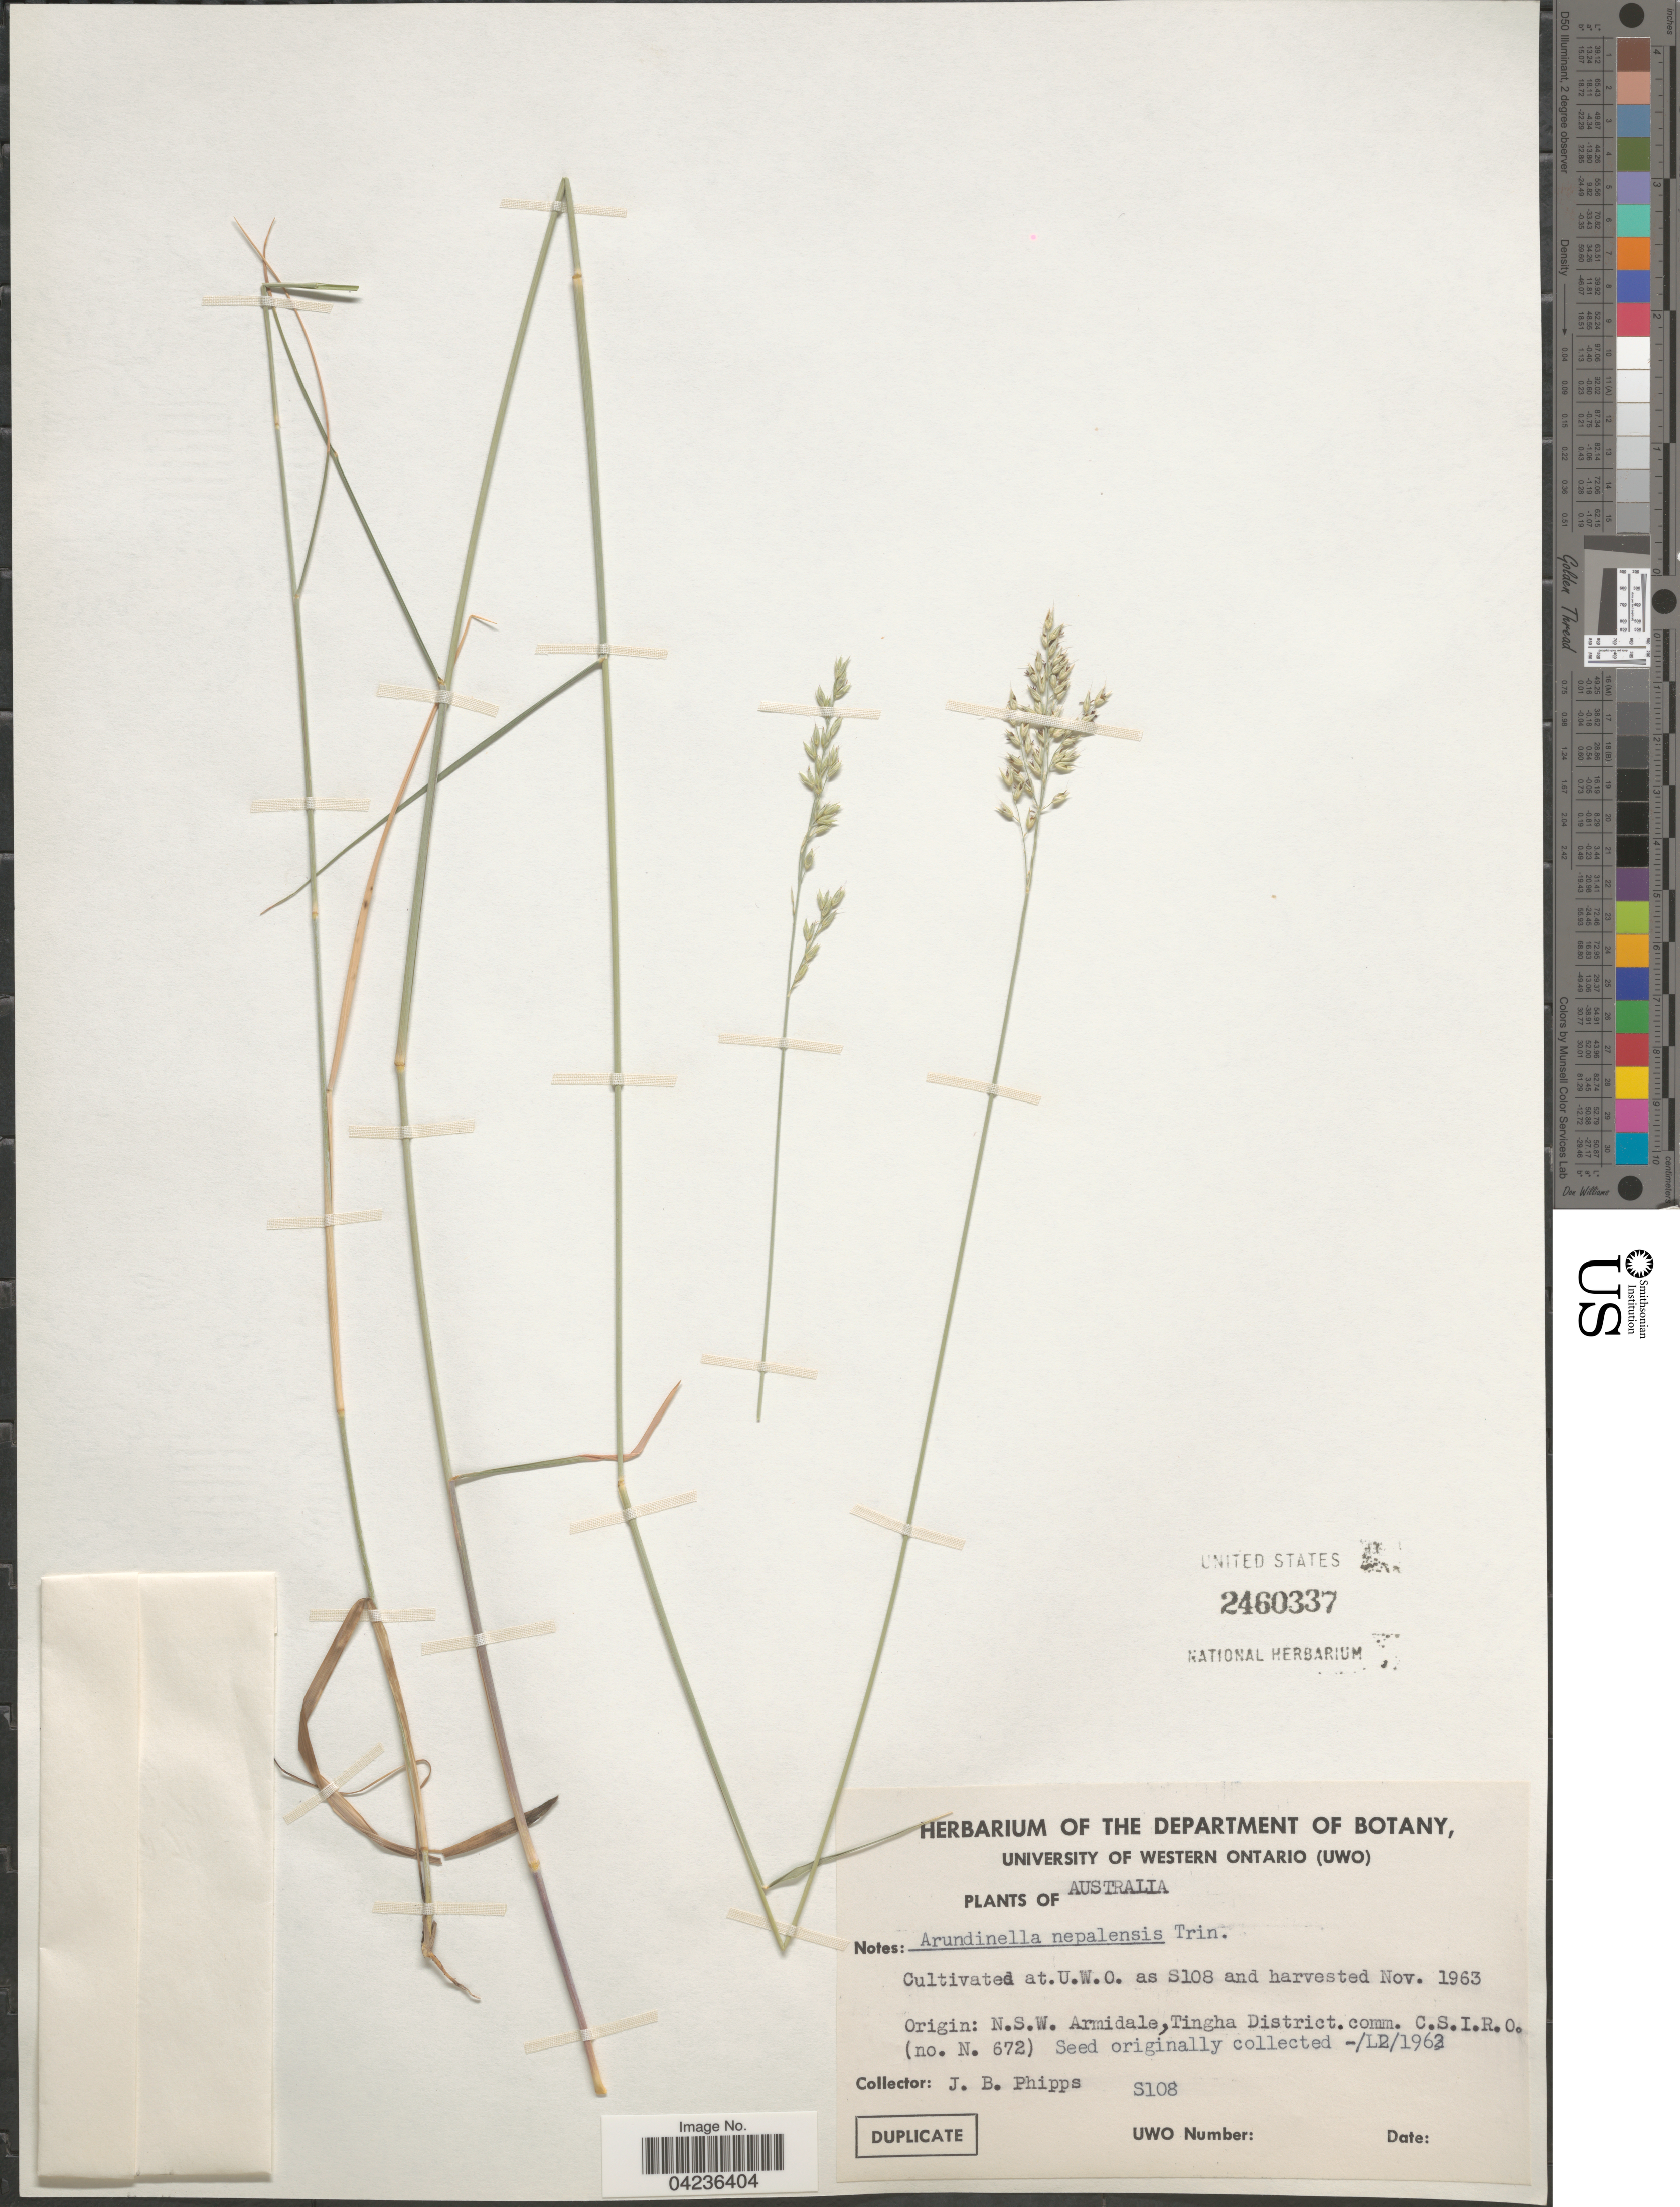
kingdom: Plantae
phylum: Tracheophyta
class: Liliopsida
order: Poales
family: Poaceae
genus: Arundinella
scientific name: Arundinella nepalensis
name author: Trin.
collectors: J. Phipps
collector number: S108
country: Canada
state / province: Ontario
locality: At U.W.O. as S108 and harvested Nov. 1963.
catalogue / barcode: US 2460337